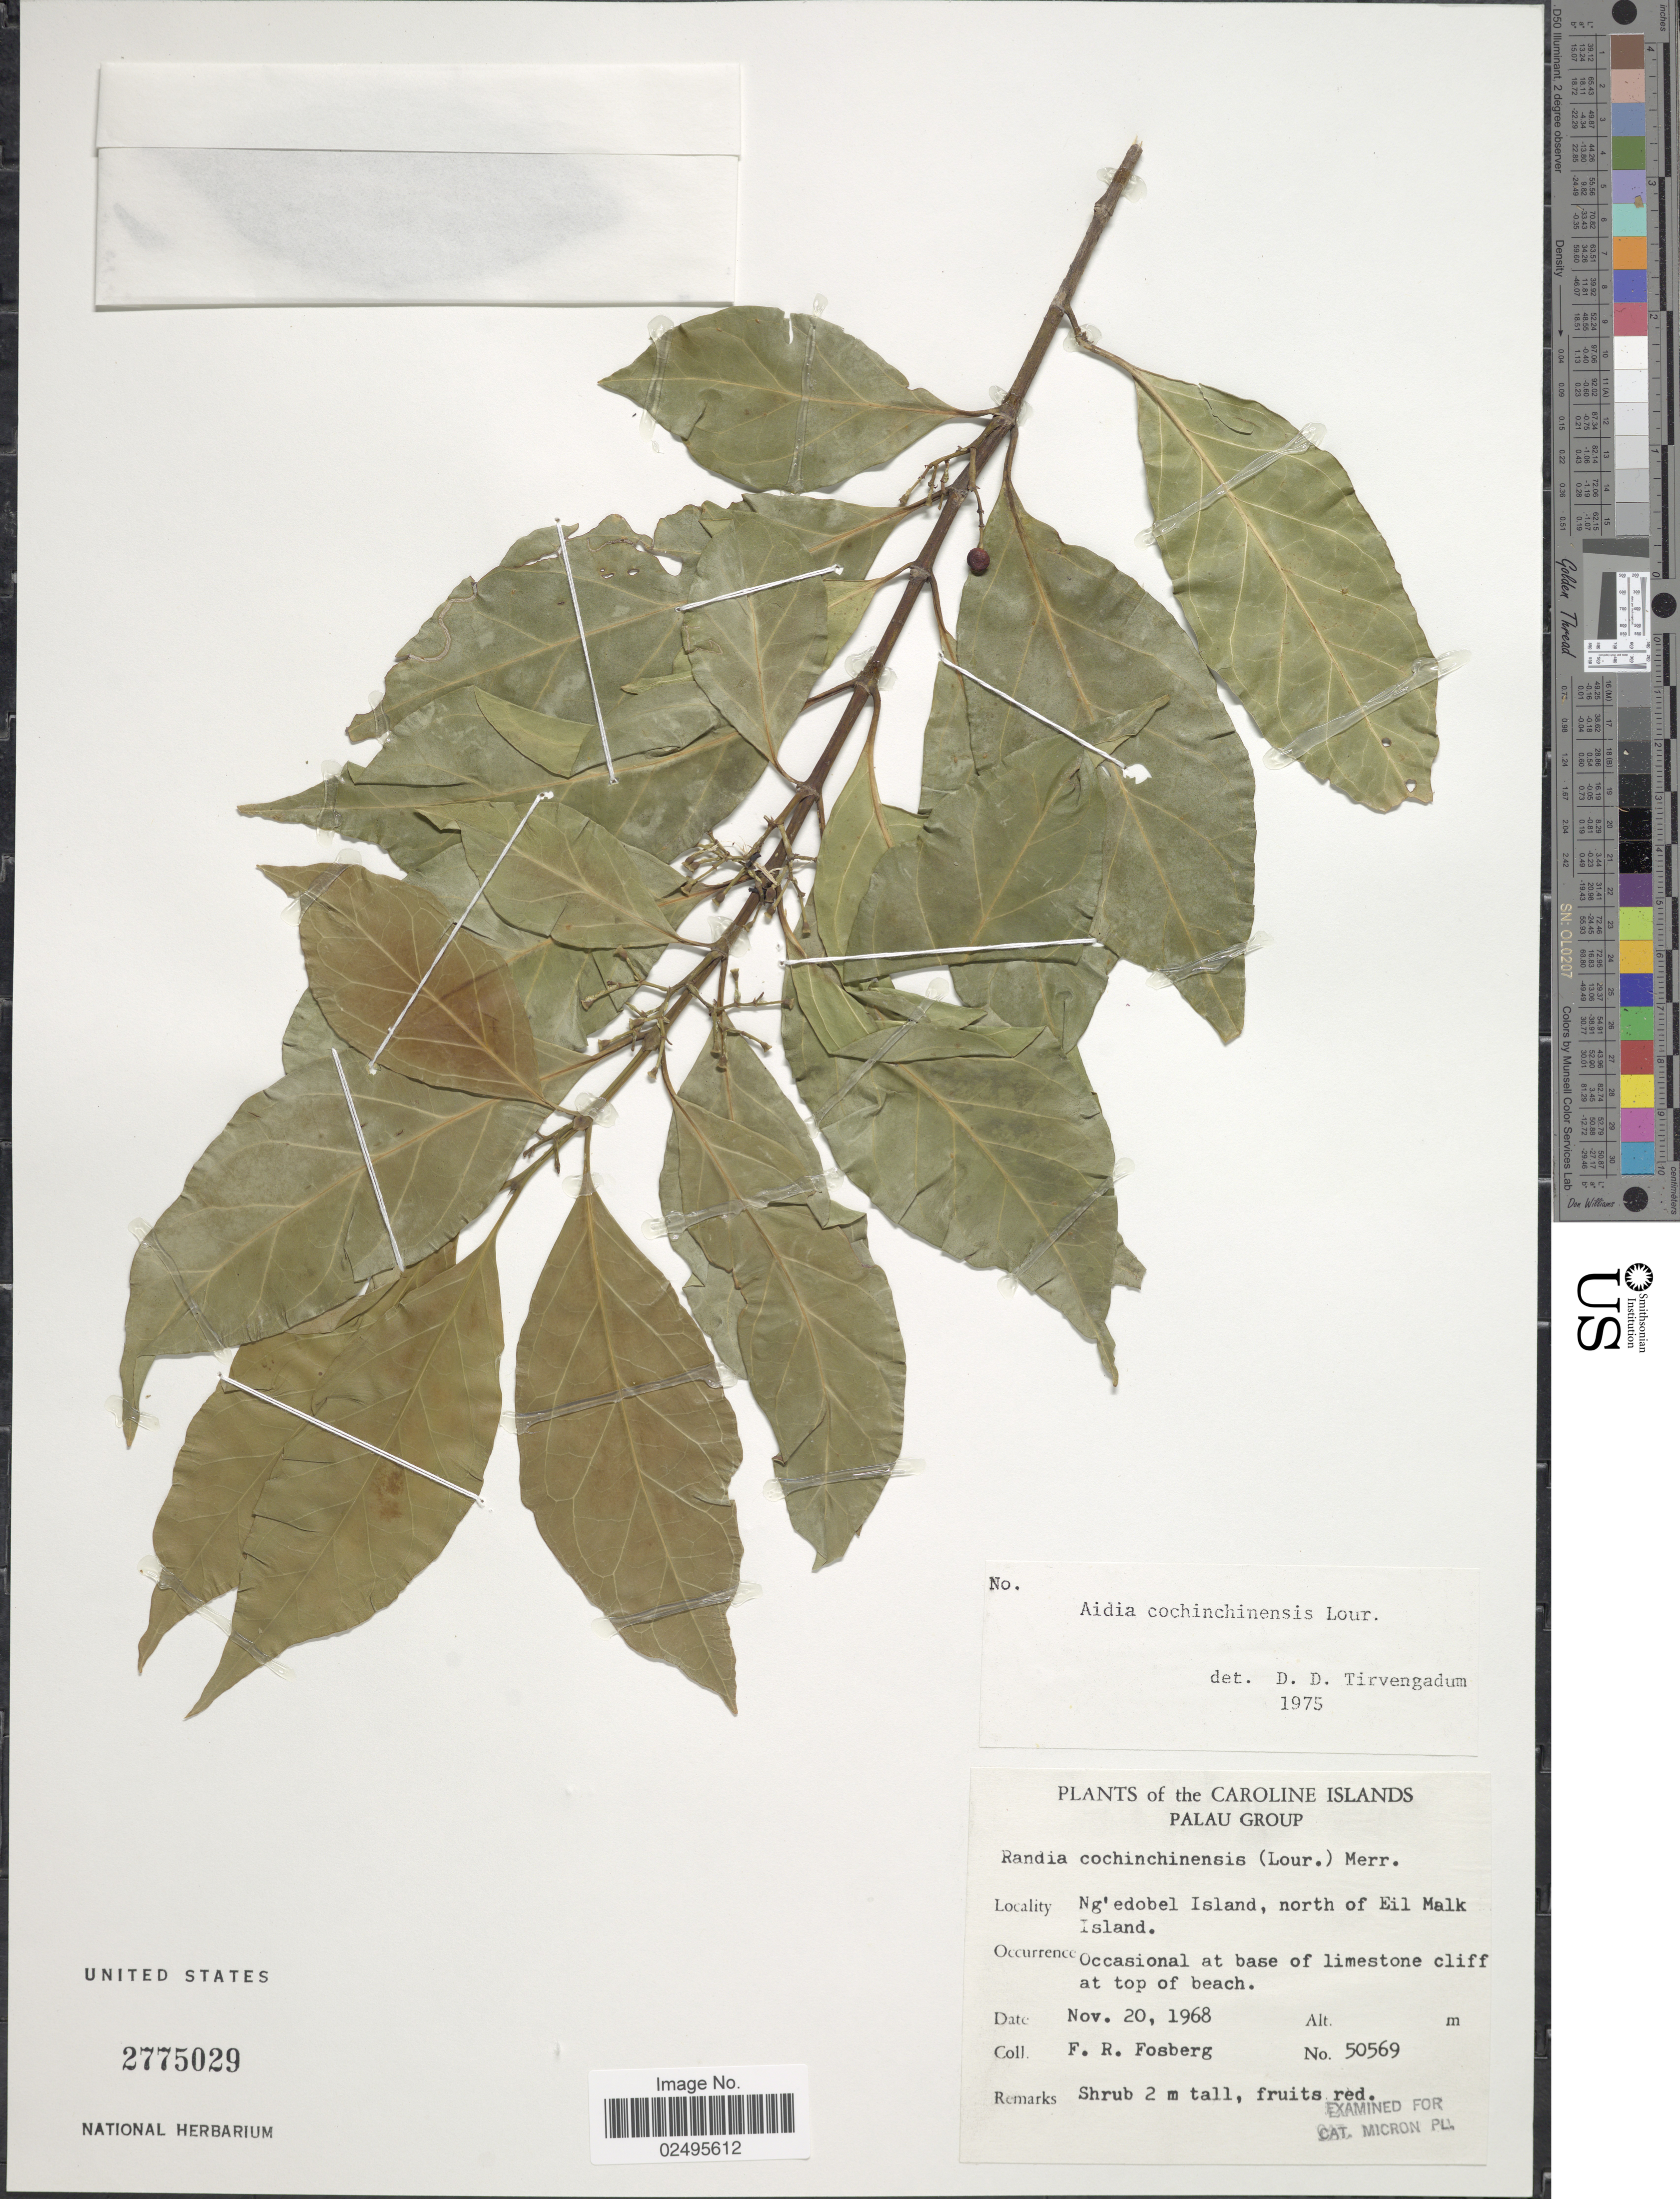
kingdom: Plantae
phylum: Tracheophyta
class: Magnoliopsida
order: Gentianales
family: Rubiaceae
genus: Aidia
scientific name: Aidia graeffei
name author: (Reinecke) Tirveng.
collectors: F. R. Fosberg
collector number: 50569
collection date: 1968-11-20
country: Palau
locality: The Caroline Islands. Palau Group. Ng'edobel Island. north of Eil Malk Island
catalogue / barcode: US 2775029